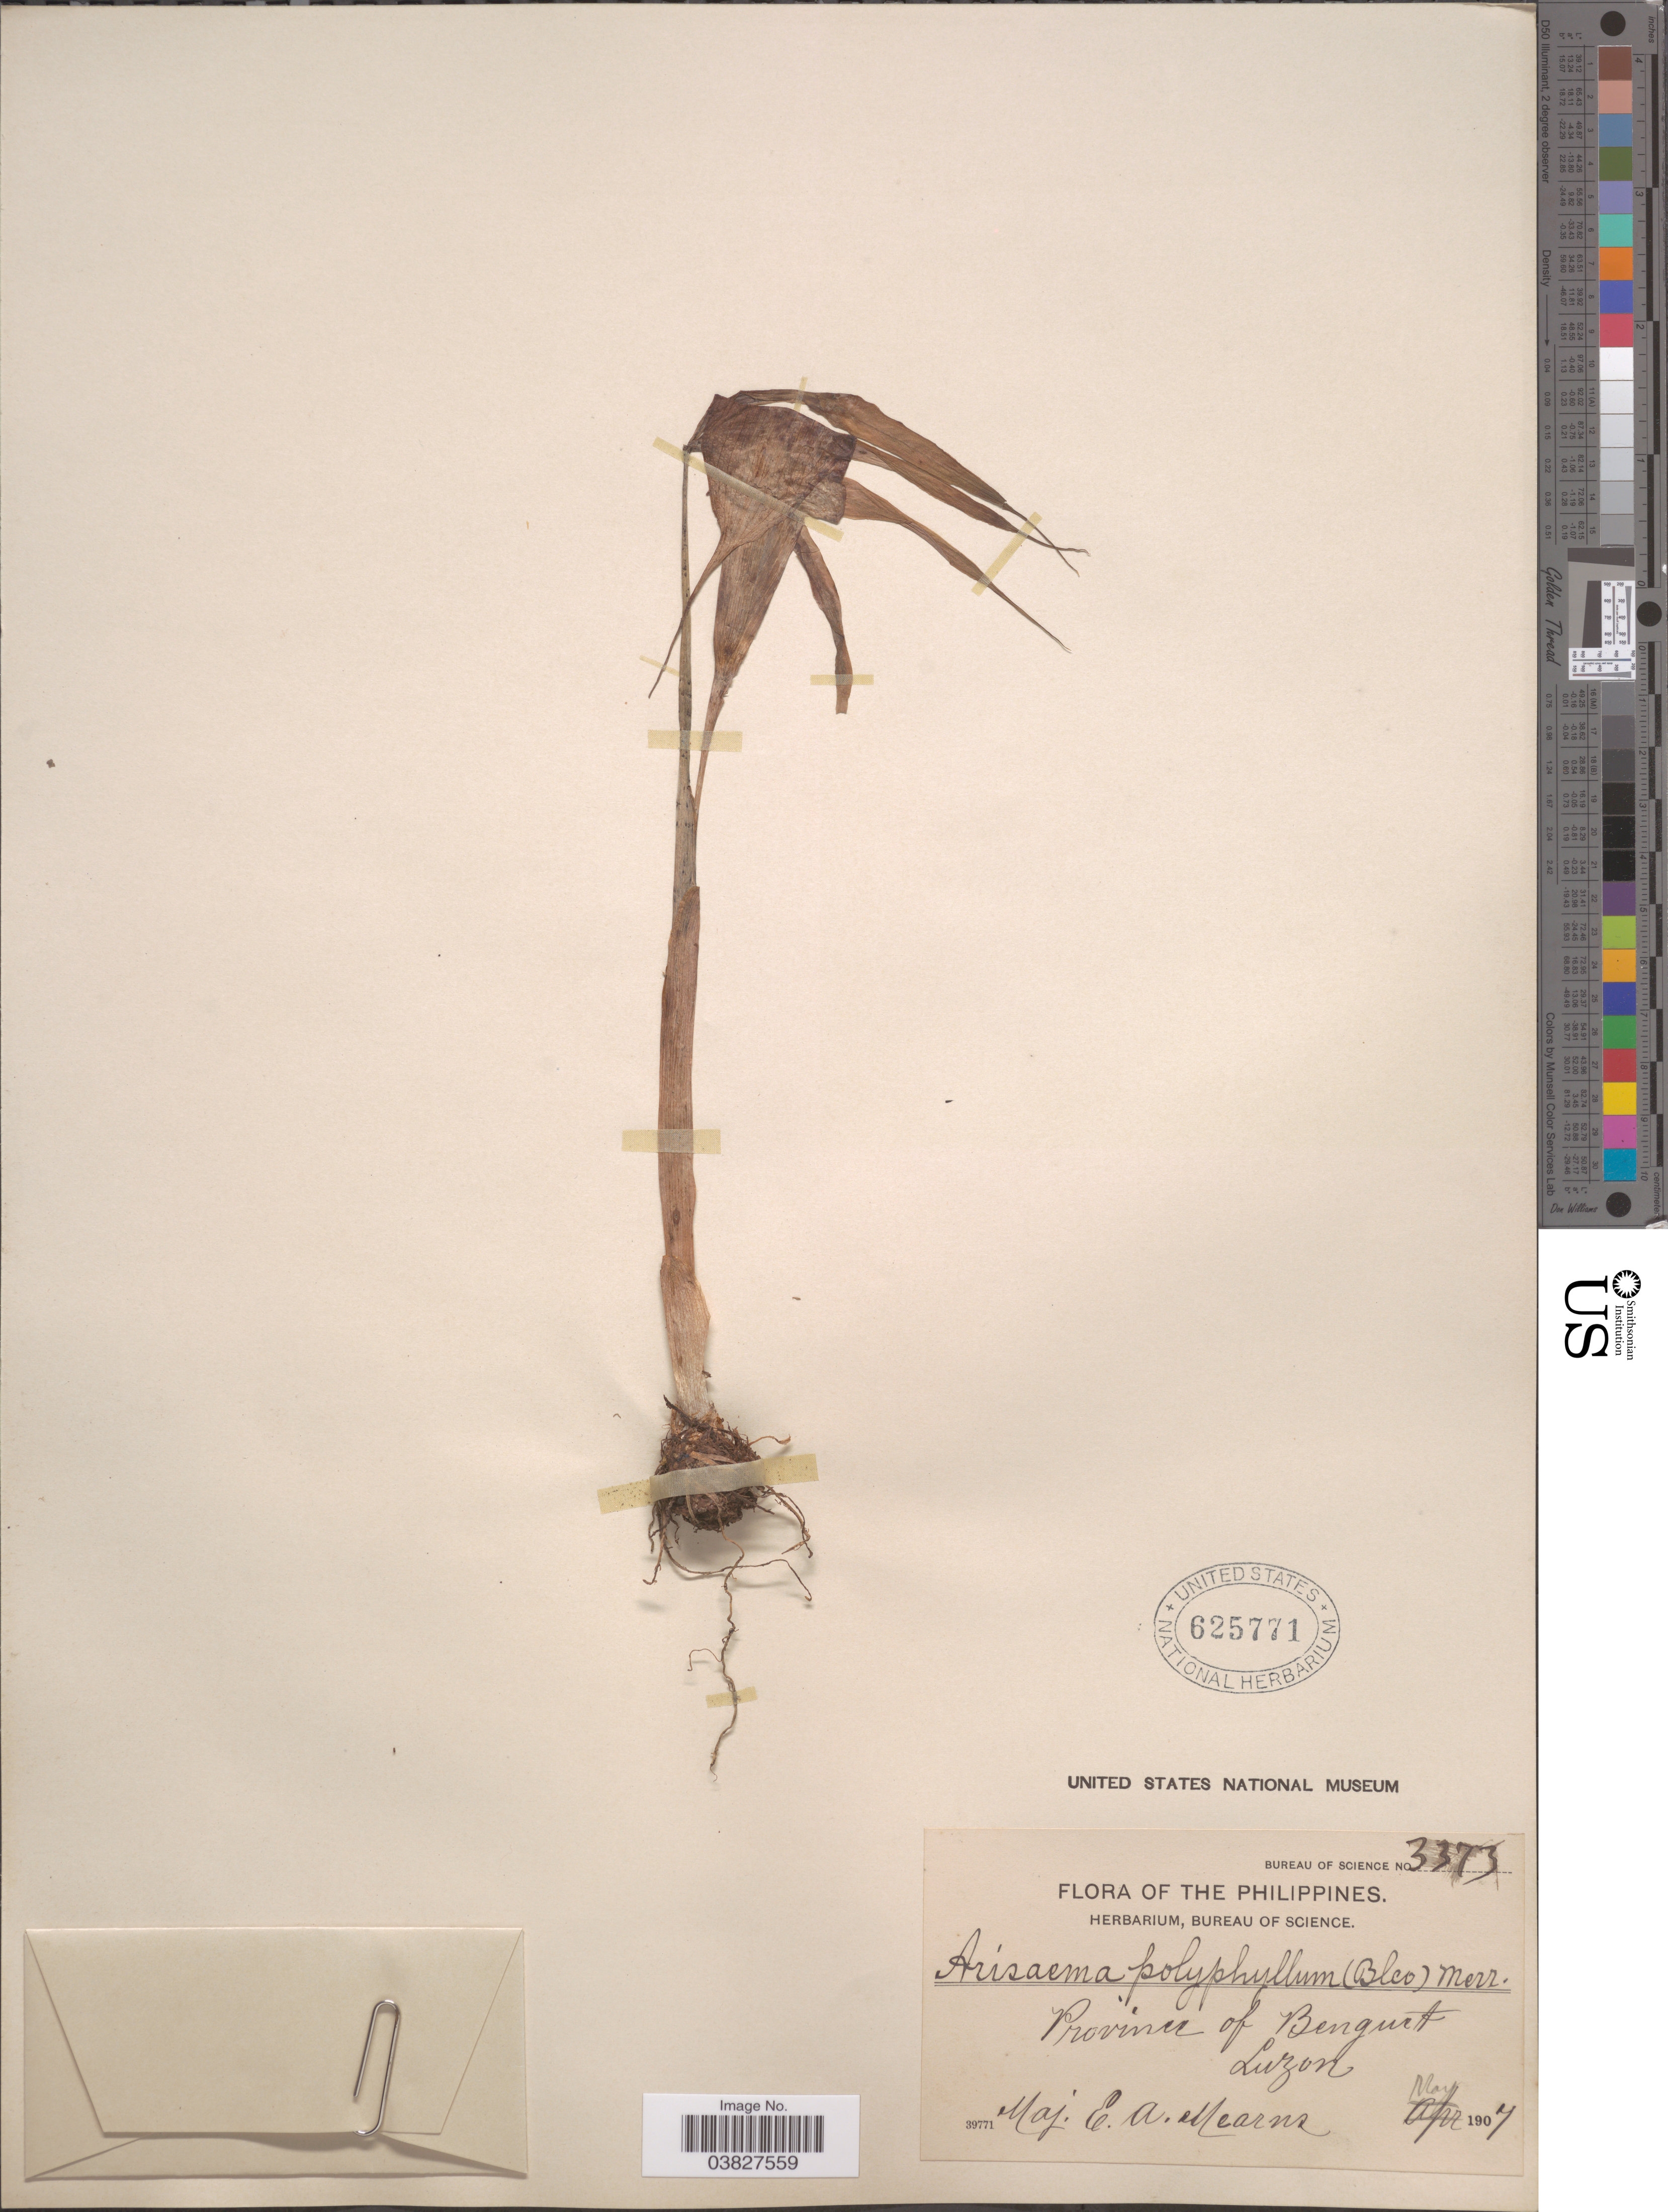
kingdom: Plantae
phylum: Tracheophyta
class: Liliopsida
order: Alismatales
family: Araceae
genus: Arisaema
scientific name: Arisaema polyphyllum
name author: (Blanco) Merr.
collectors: E. A. Mearns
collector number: Bureau of Science 3373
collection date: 1907-05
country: Philippines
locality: Province of Benguet, Luzon.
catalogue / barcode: US 625771